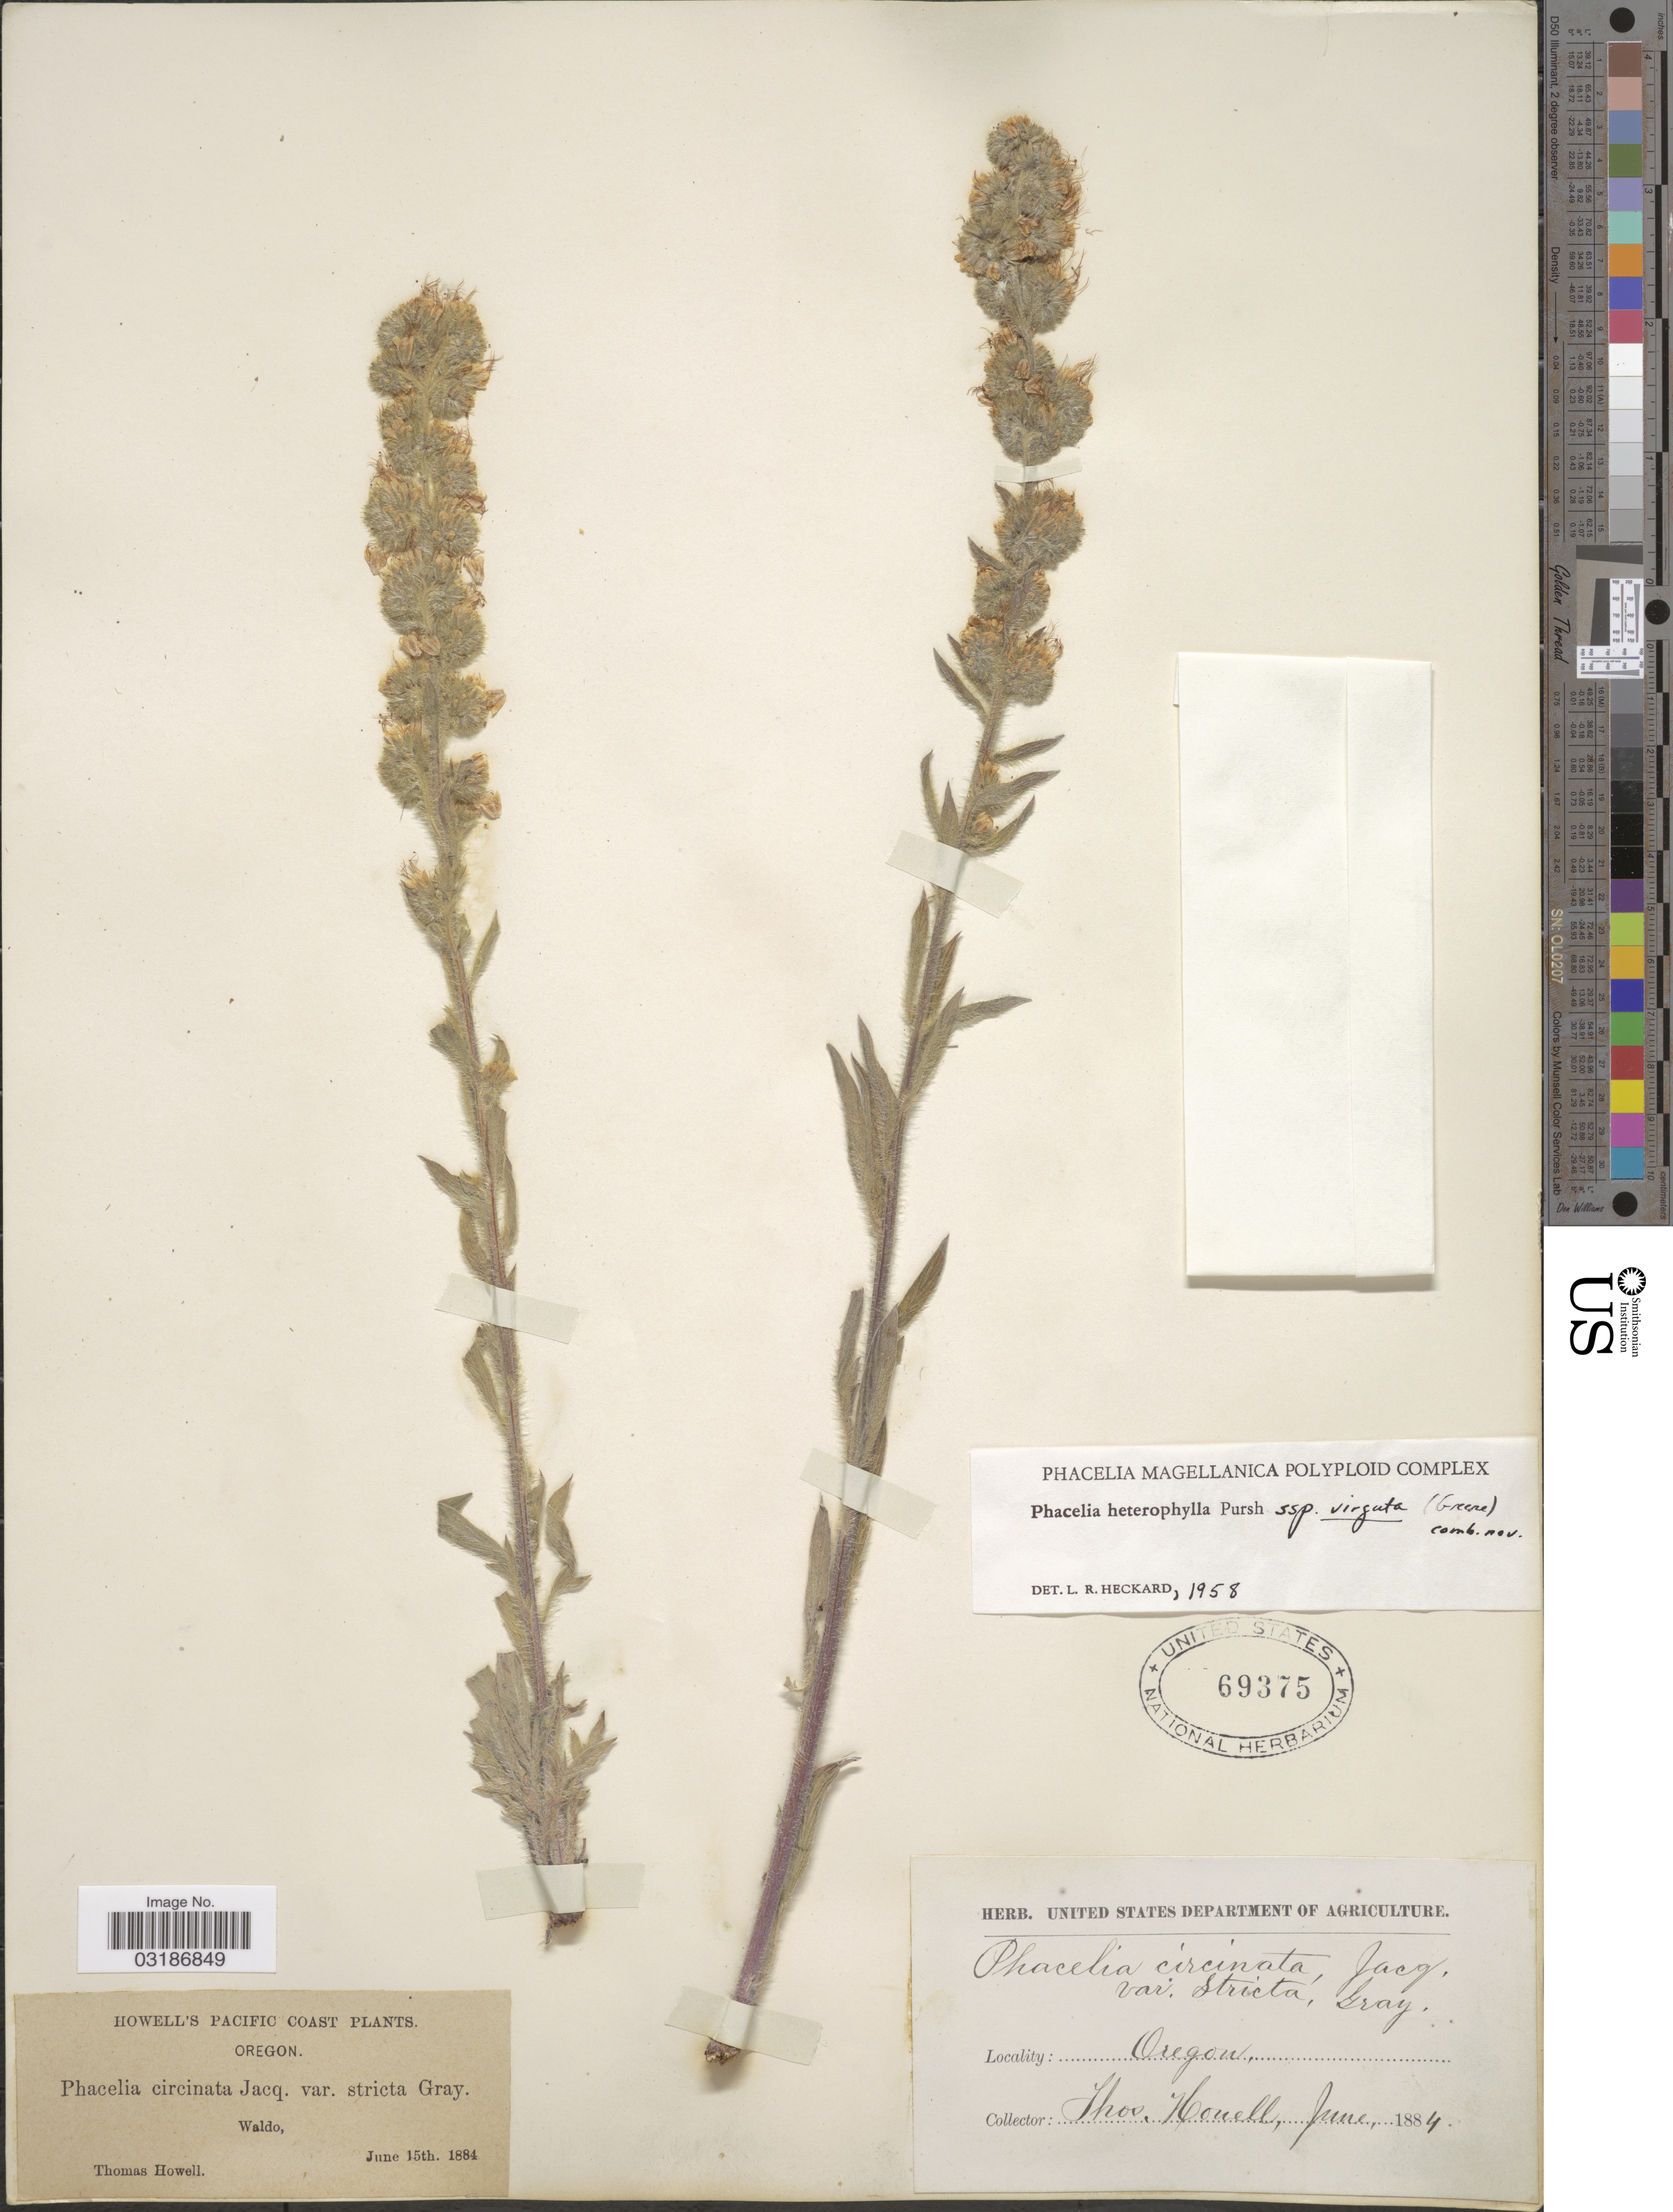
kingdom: Plantae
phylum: Tracheophyta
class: Magnoliopsida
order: Boraginales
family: Hydrophyllaceae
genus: Phacelia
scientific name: Phacelia heterophylla subsp. virgata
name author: (Greene) Heckard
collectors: T. Howell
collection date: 1884-06-15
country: United States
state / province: Oregon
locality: Howell's Pacific Coast. Waldo.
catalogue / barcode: US 69375